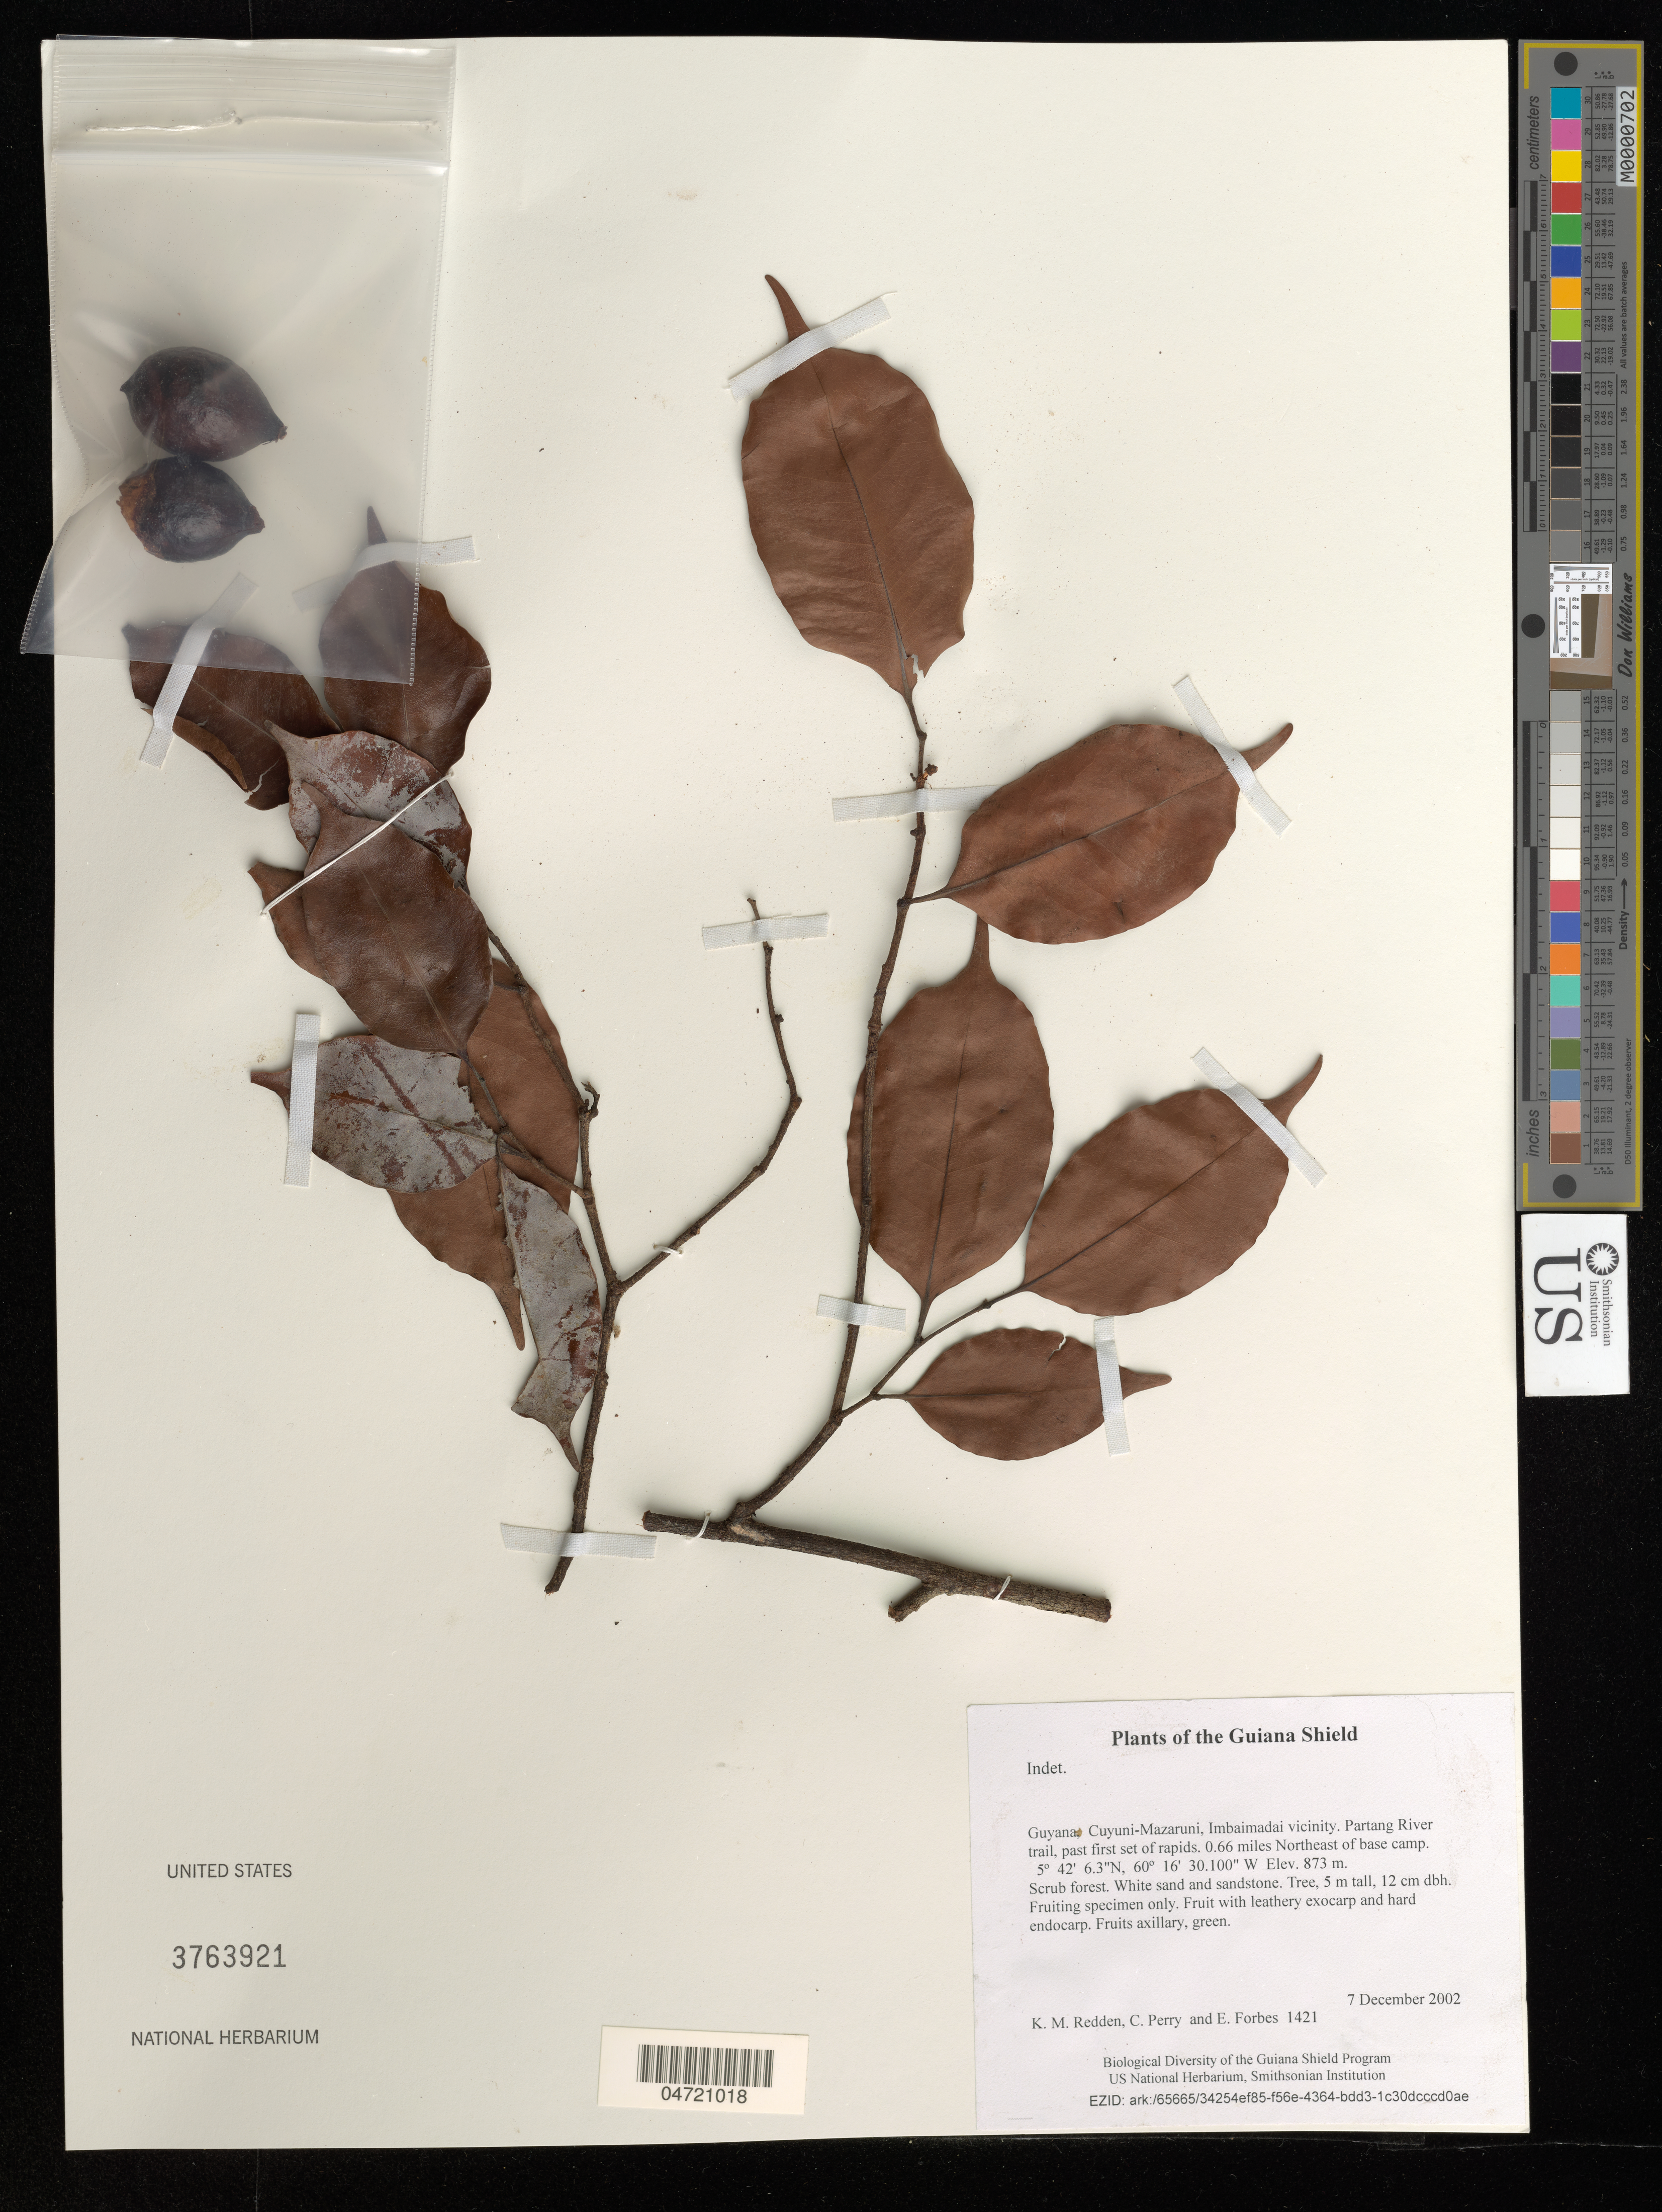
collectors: K. M. Redden, C. Perry & E. Forbes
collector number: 1421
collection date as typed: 7 December 2002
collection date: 2002-12-07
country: Guyana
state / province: Cuyuni-Mazaruni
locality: Imbaimadai vicinity. Partang River trail, past first set of rapids. 0.66 miles Northeast of base camp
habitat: Scrub forest. White sand and sandstone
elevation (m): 873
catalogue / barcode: US 3763921